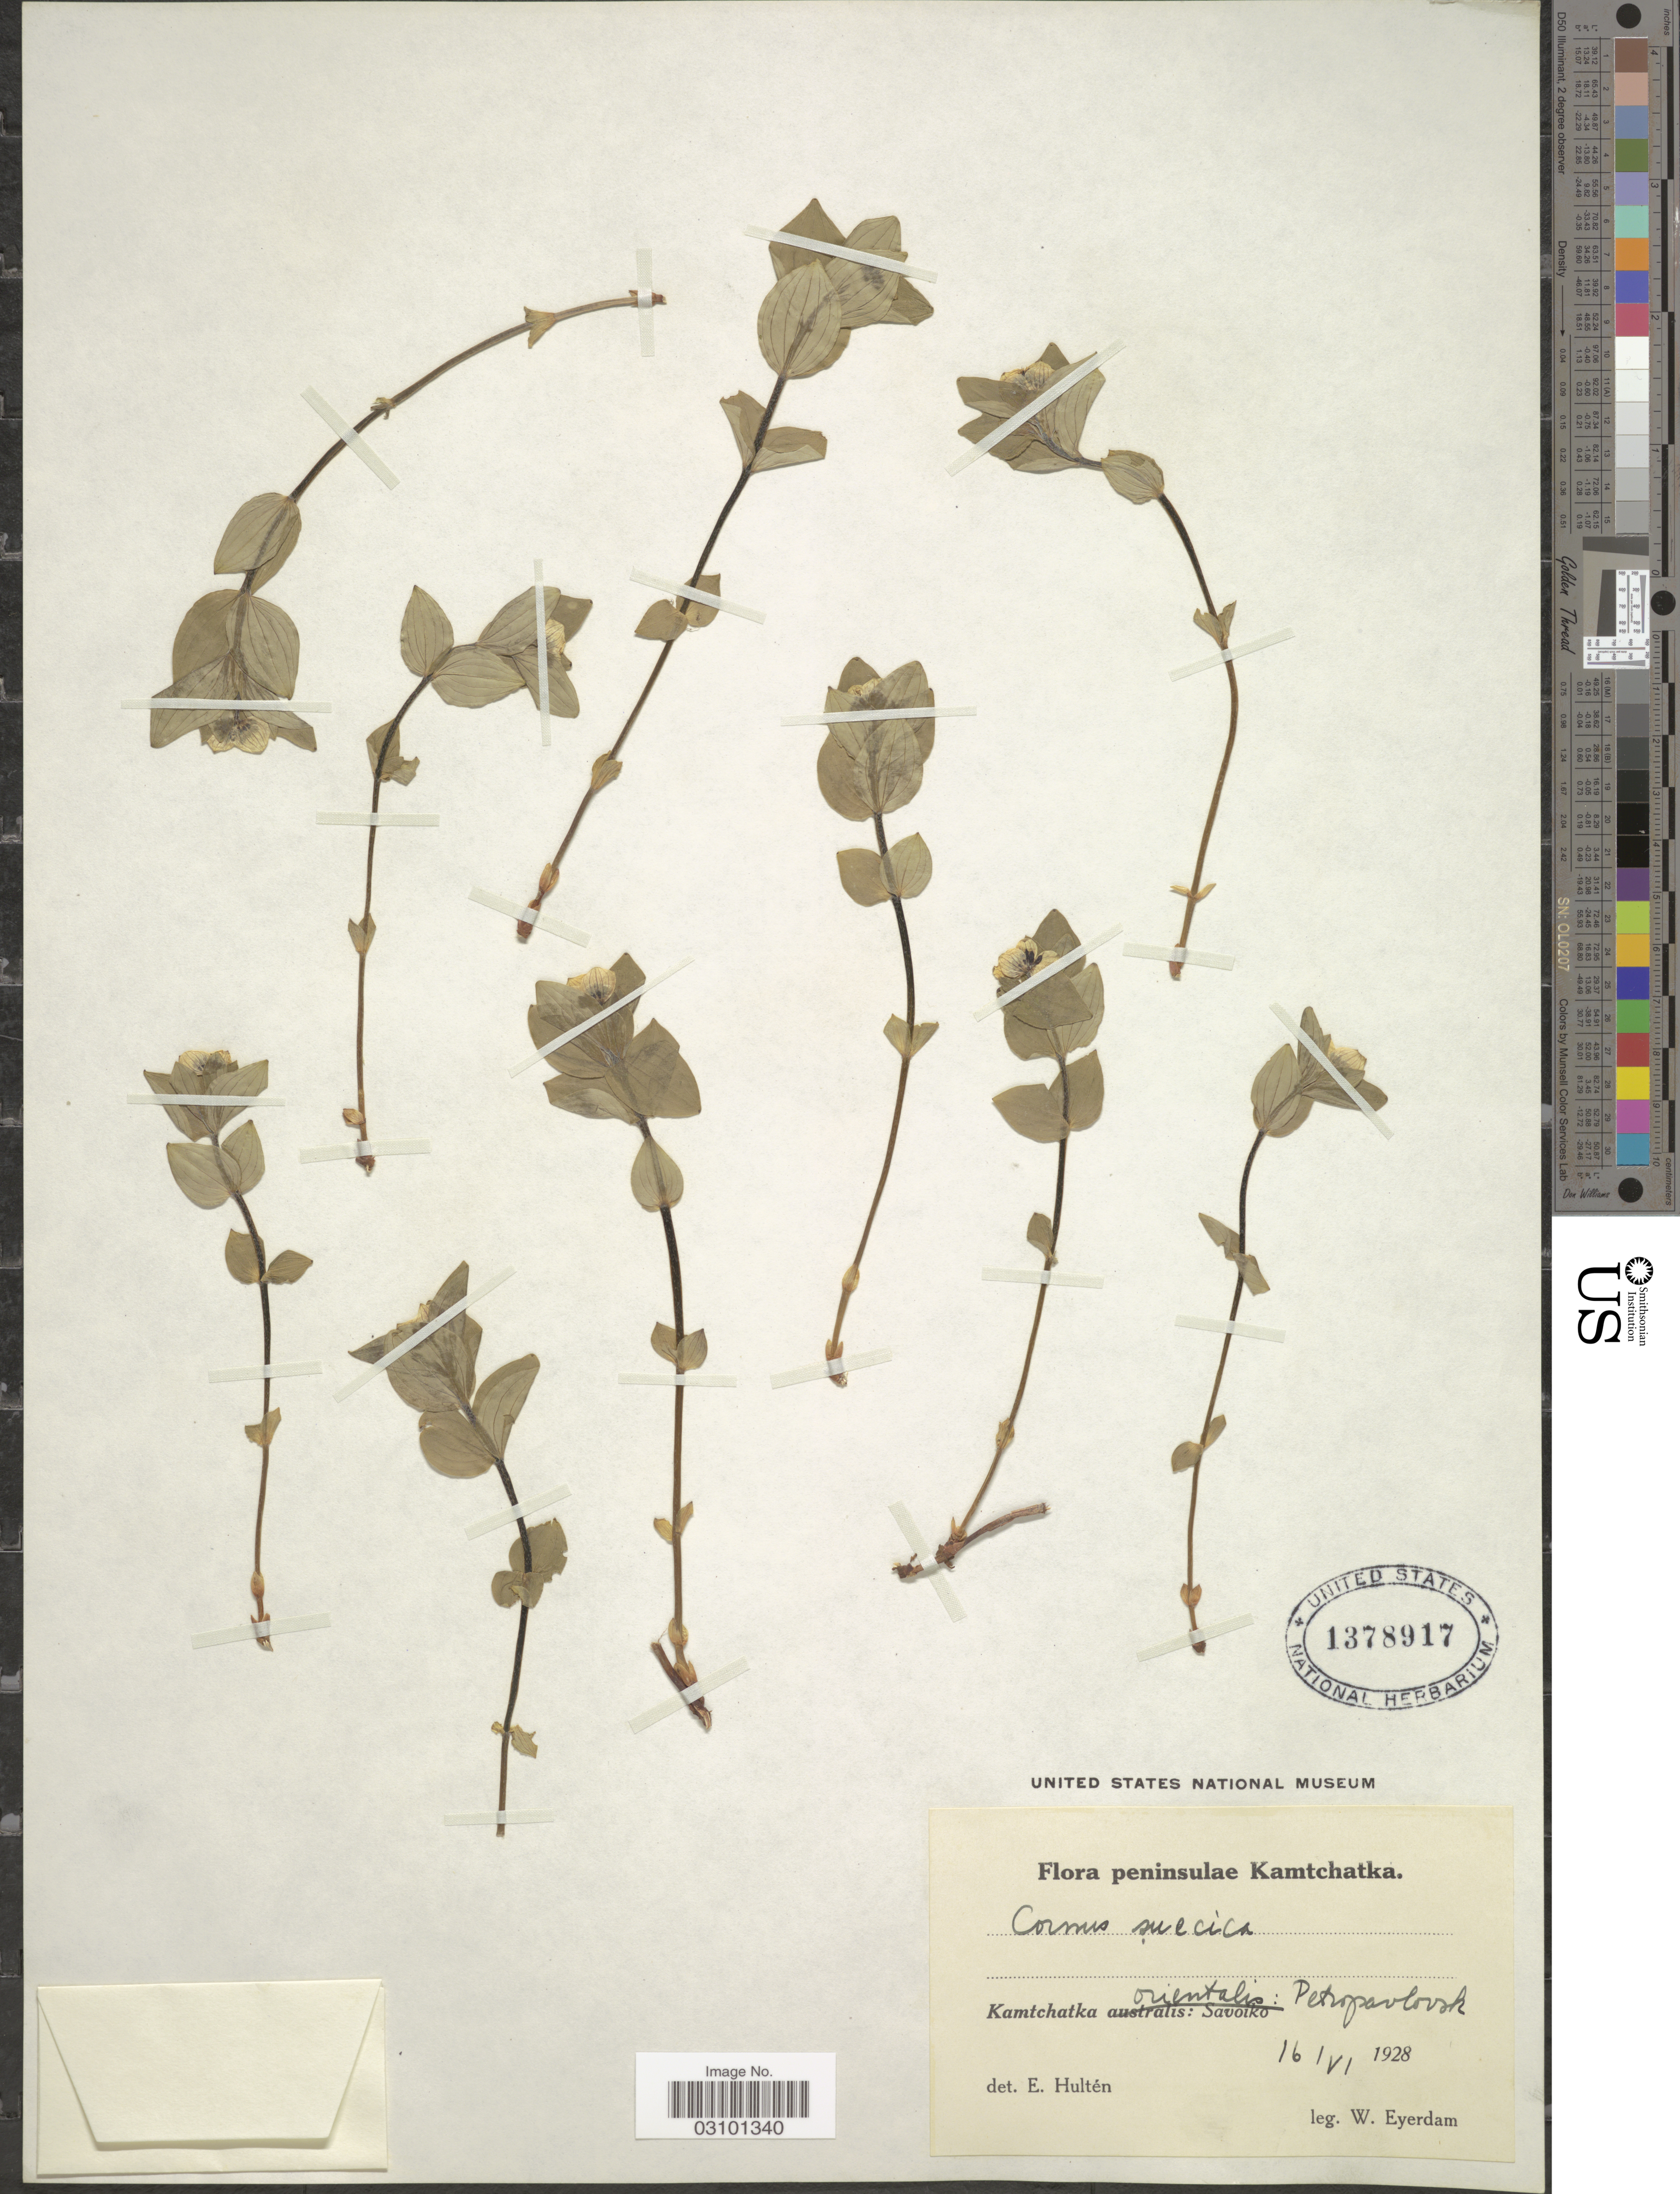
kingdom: Plantae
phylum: Tracheophyta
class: Magnoliopsida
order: Cornales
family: Cornaceae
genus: Cornus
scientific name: Cornus suecica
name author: L.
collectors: W. J. Eyerdam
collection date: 1928-05-16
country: Russian Federation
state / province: Kamchatka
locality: Kamtchatka orientalis: Petropavlovok.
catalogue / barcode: US 1378917